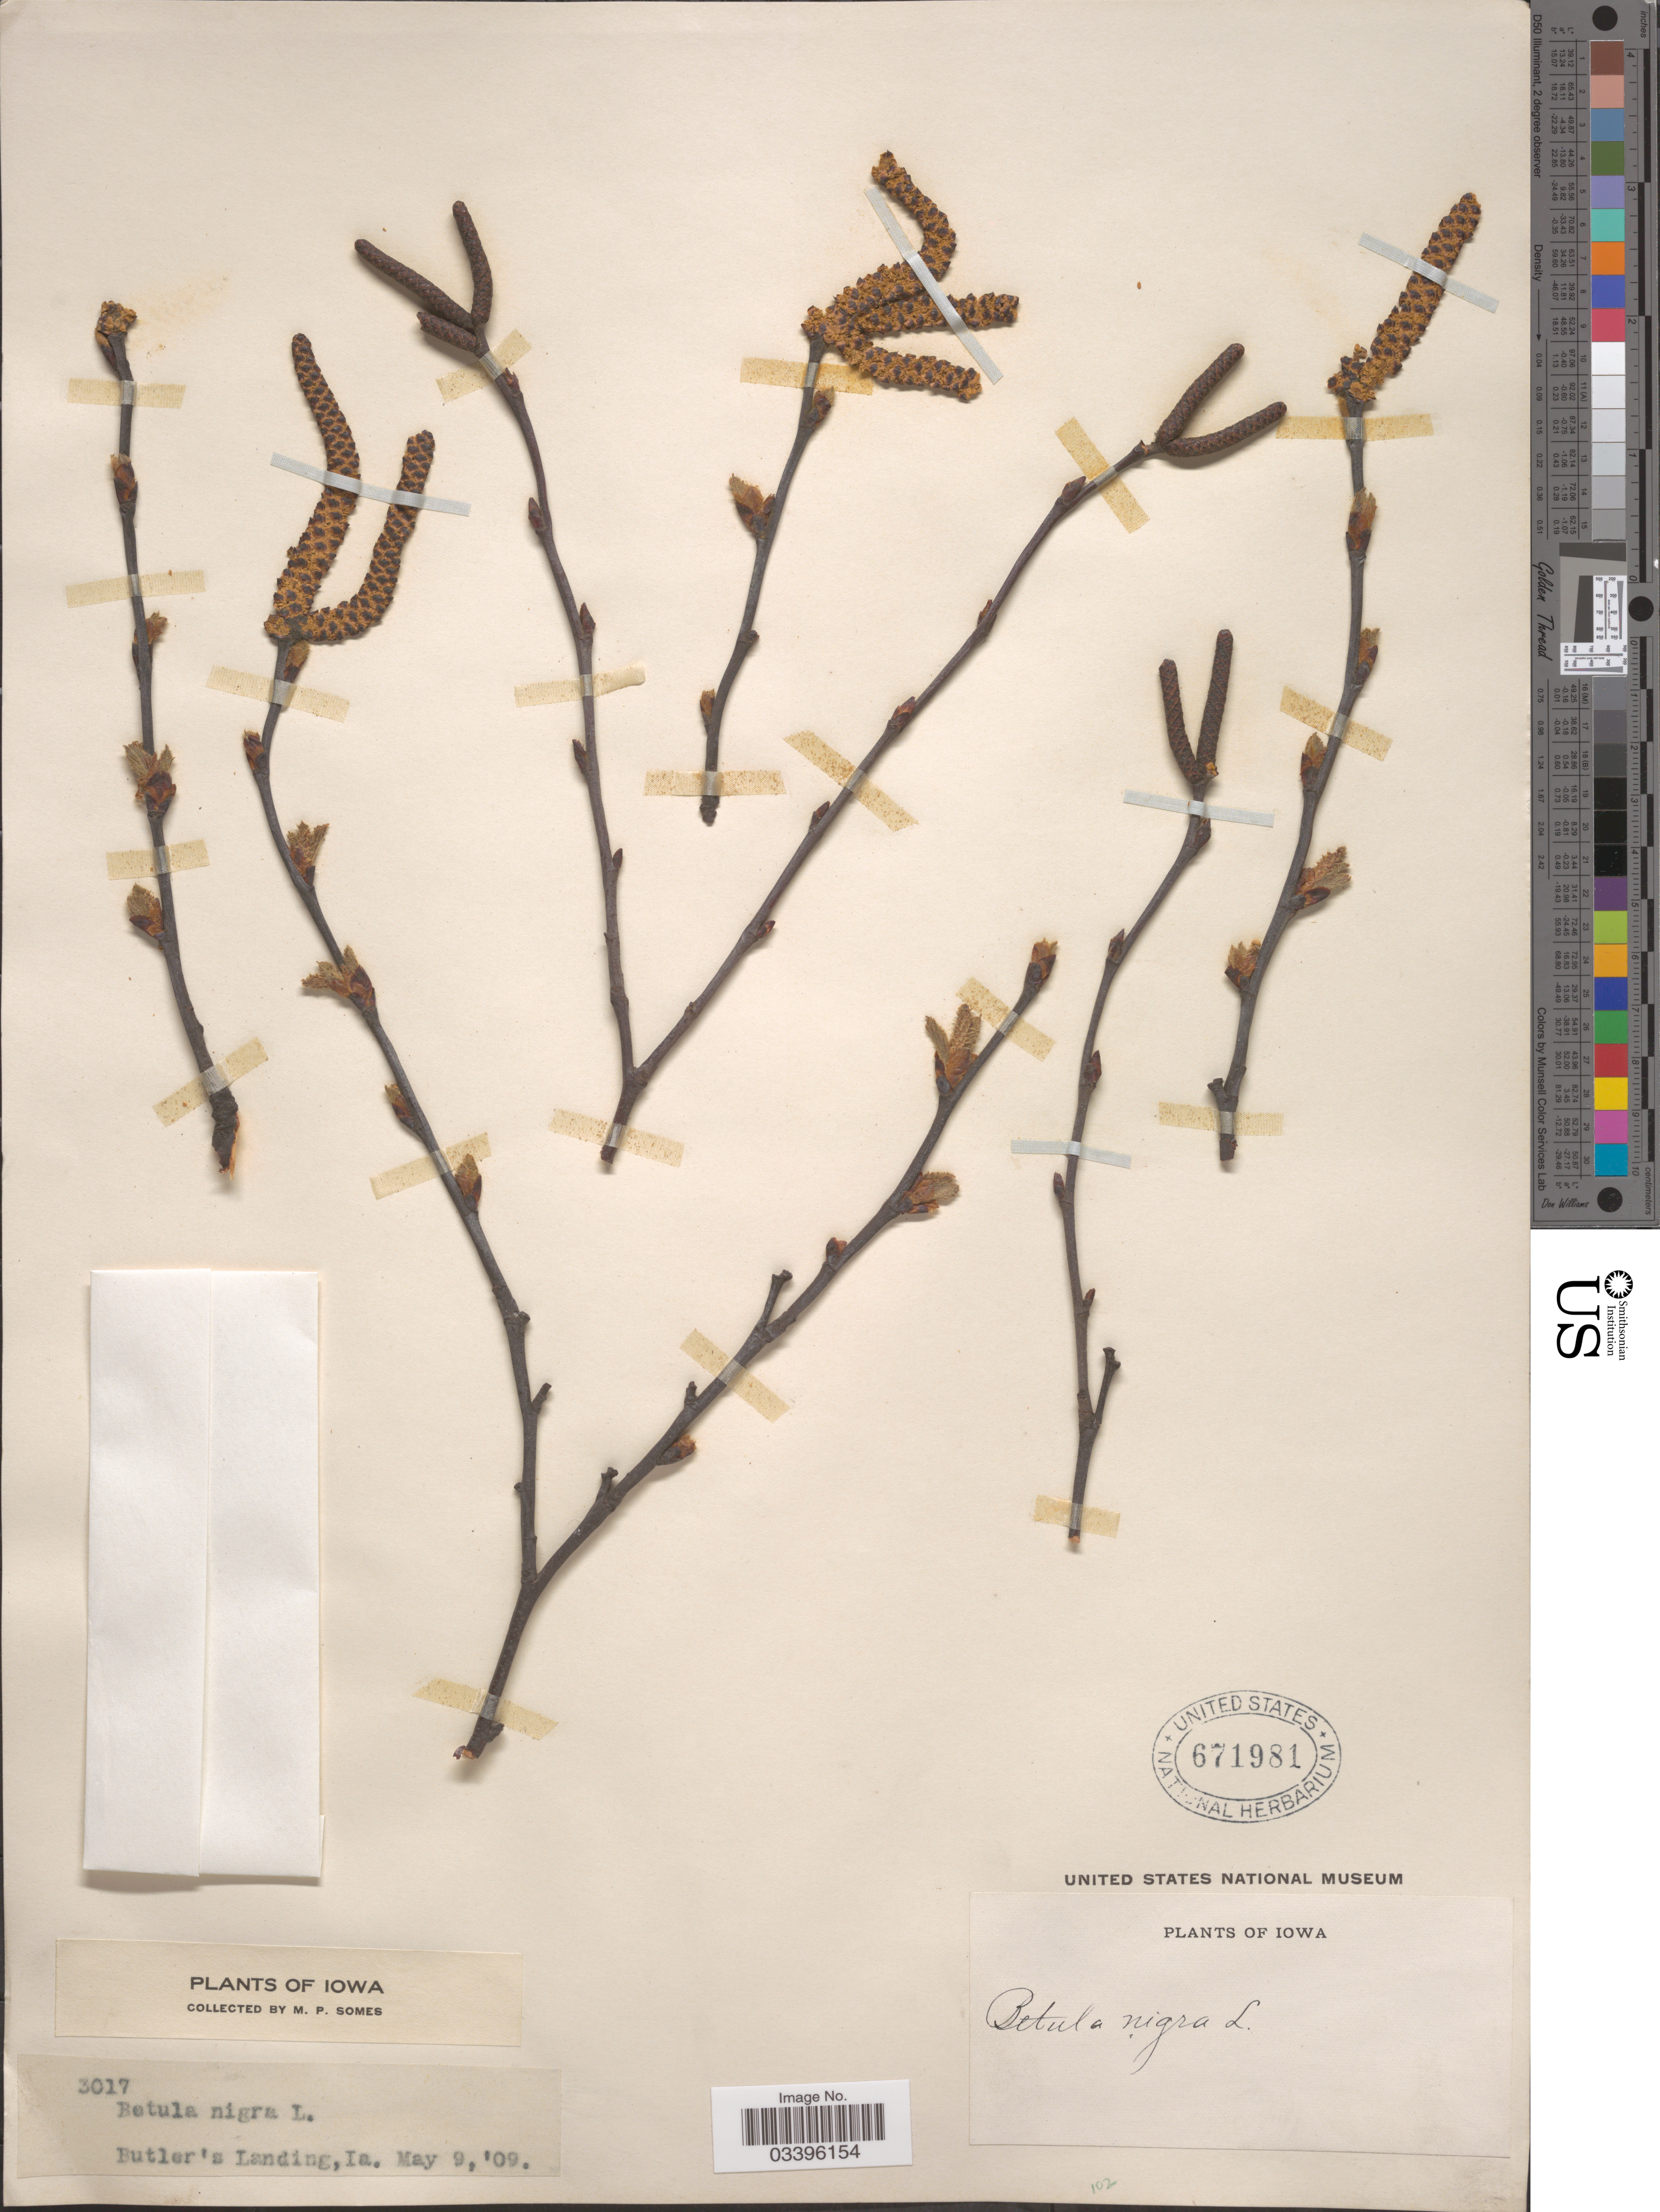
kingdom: Plantae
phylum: Tracheophyta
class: Magnoliopsida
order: Fagales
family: Betulaceae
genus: Betula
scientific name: Betula nigra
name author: L.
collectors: M. Somes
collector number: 3017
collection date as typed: Transcribed d/m/y: 9/5/9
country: United States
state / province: Iowa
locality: Butler's Landing.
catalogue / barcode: US 671981